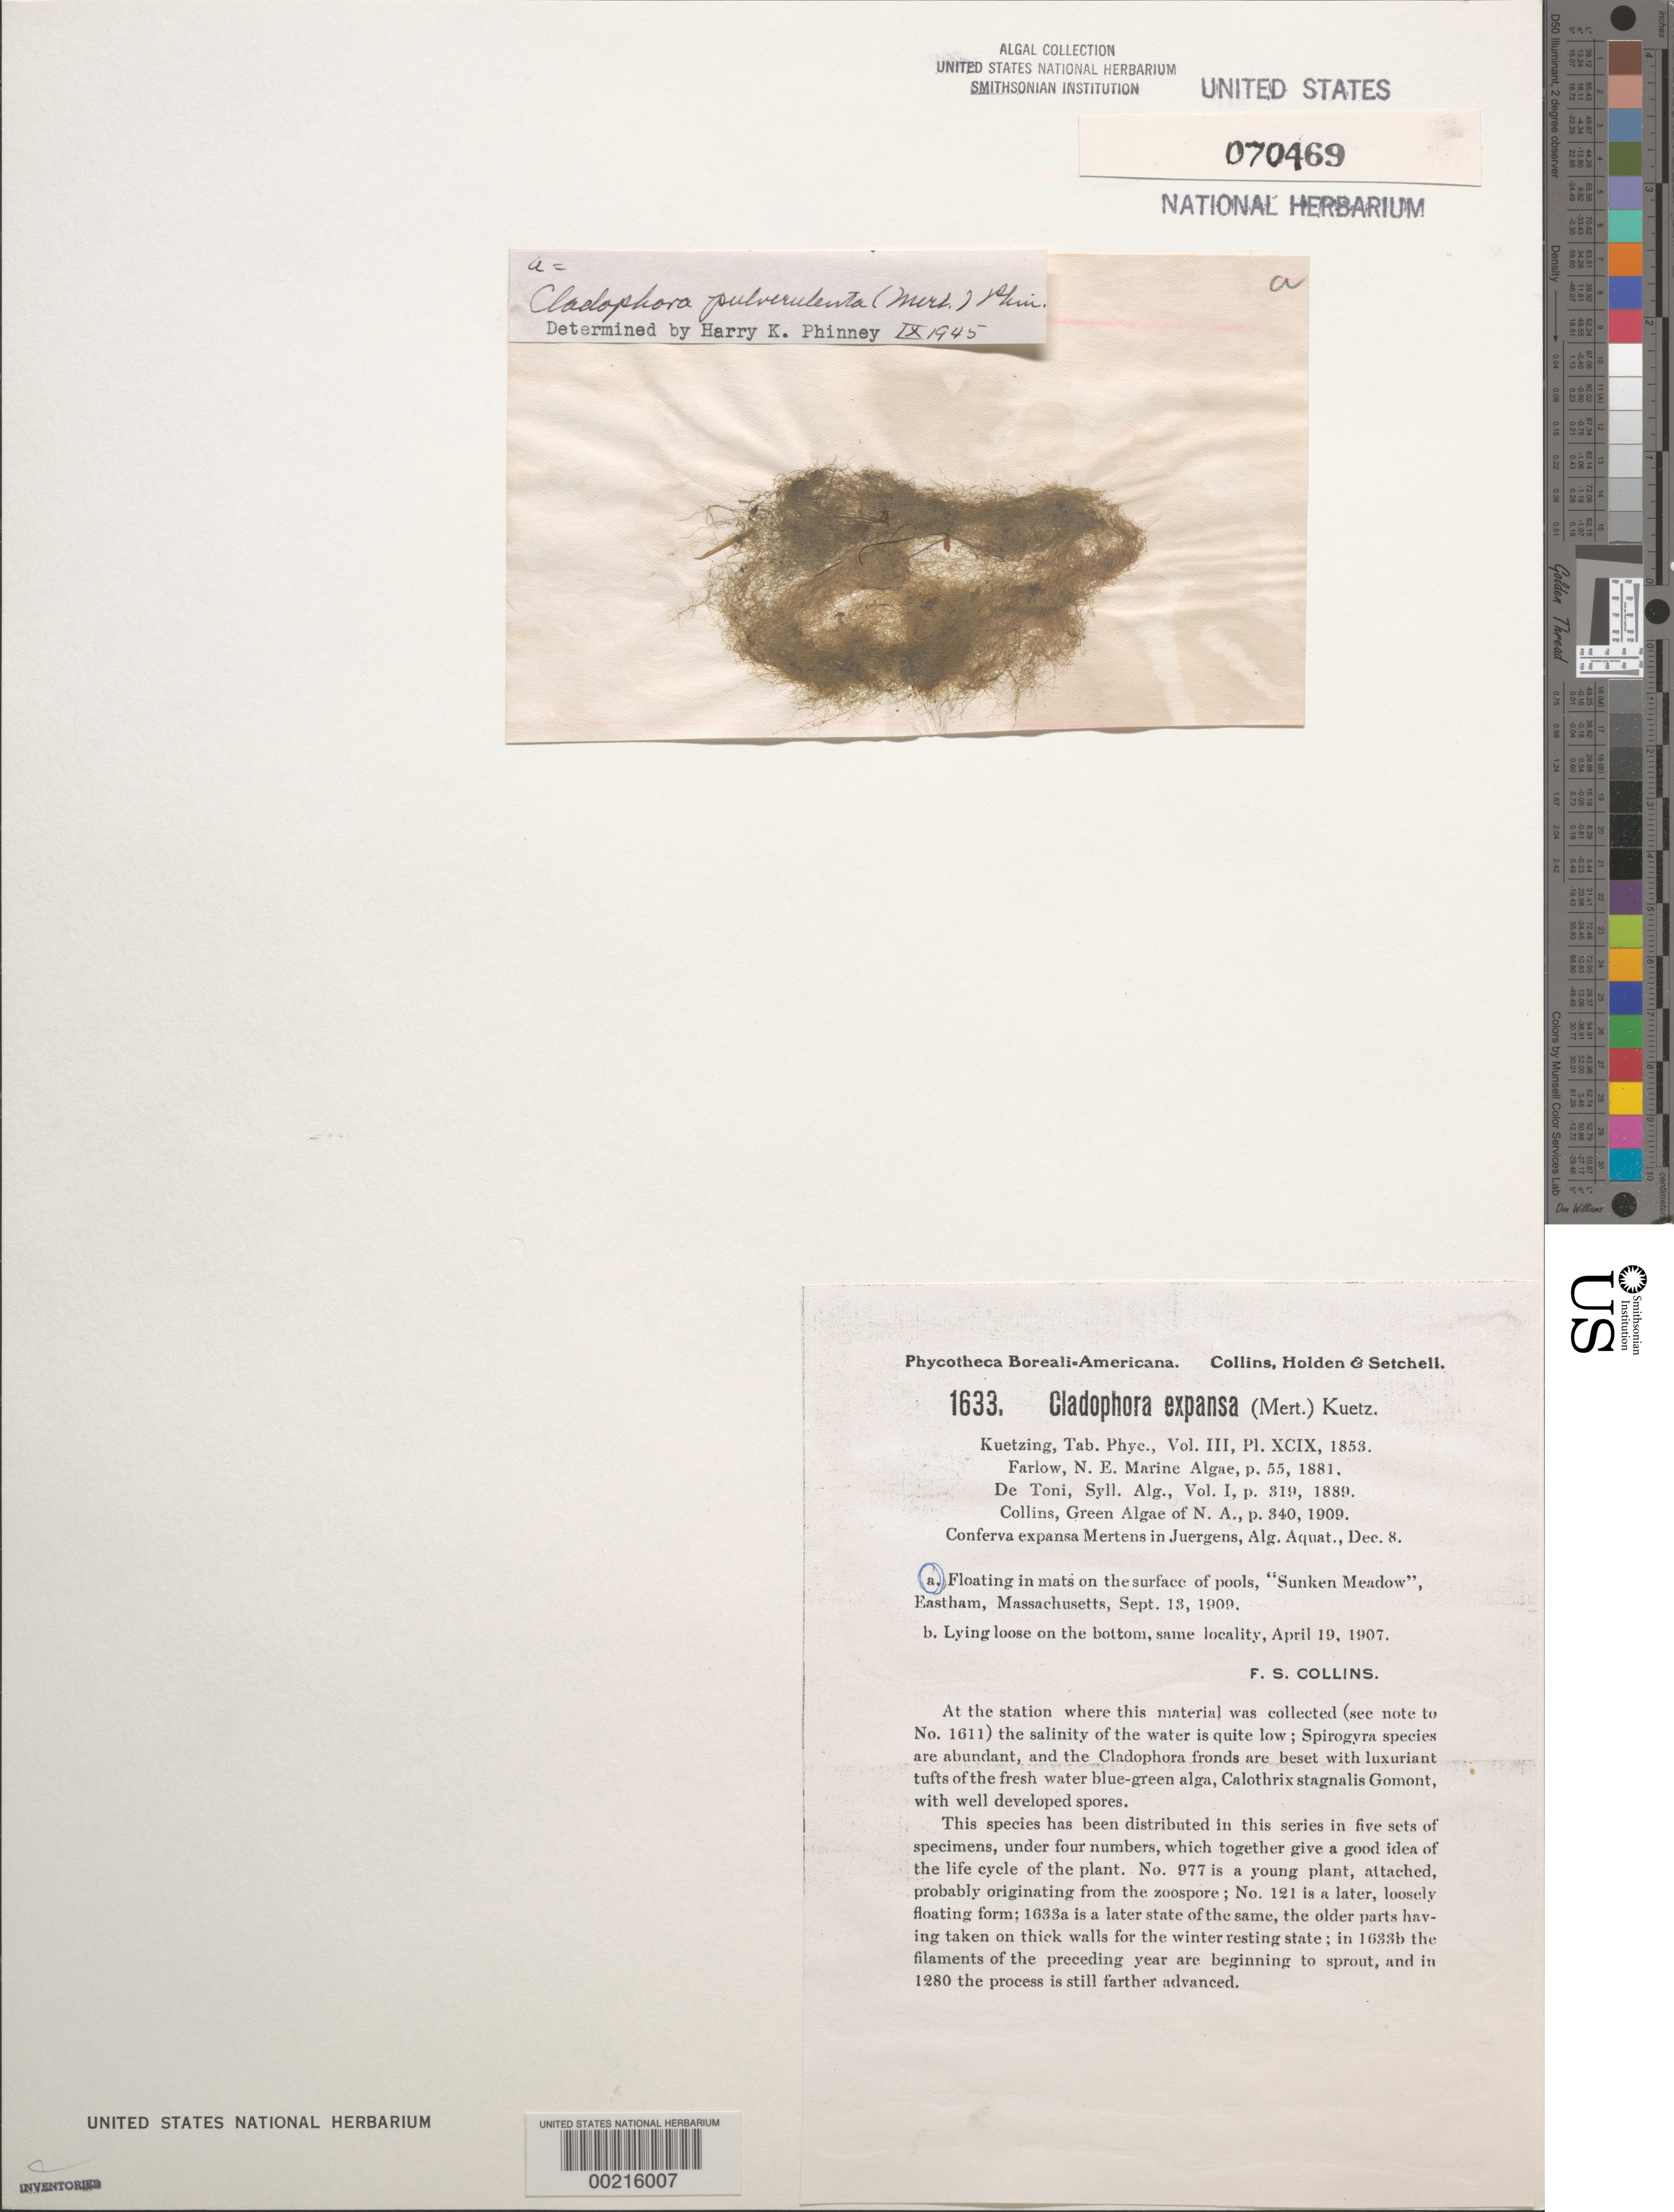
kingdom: Plantae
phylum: Chlorophyta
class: Ulvophyceae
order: Cladophorales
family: Cladophoraceae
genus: Cladophora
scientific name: Cladophora vagabunda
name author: (L.) C. Hoek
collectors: F. Collins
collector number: PB-A 1633a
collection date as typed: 13 Sep 1909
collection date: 1909-09-13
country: United States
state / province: Massachusetts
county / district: Barnstable County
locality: Eastham, Sunken Meadow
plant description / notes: Collins, Holden & Setchell, Phycotheca Boreali-Americana, Fasc. XXXIII, 1910, as Cladophora expansa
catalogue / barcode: US 70469